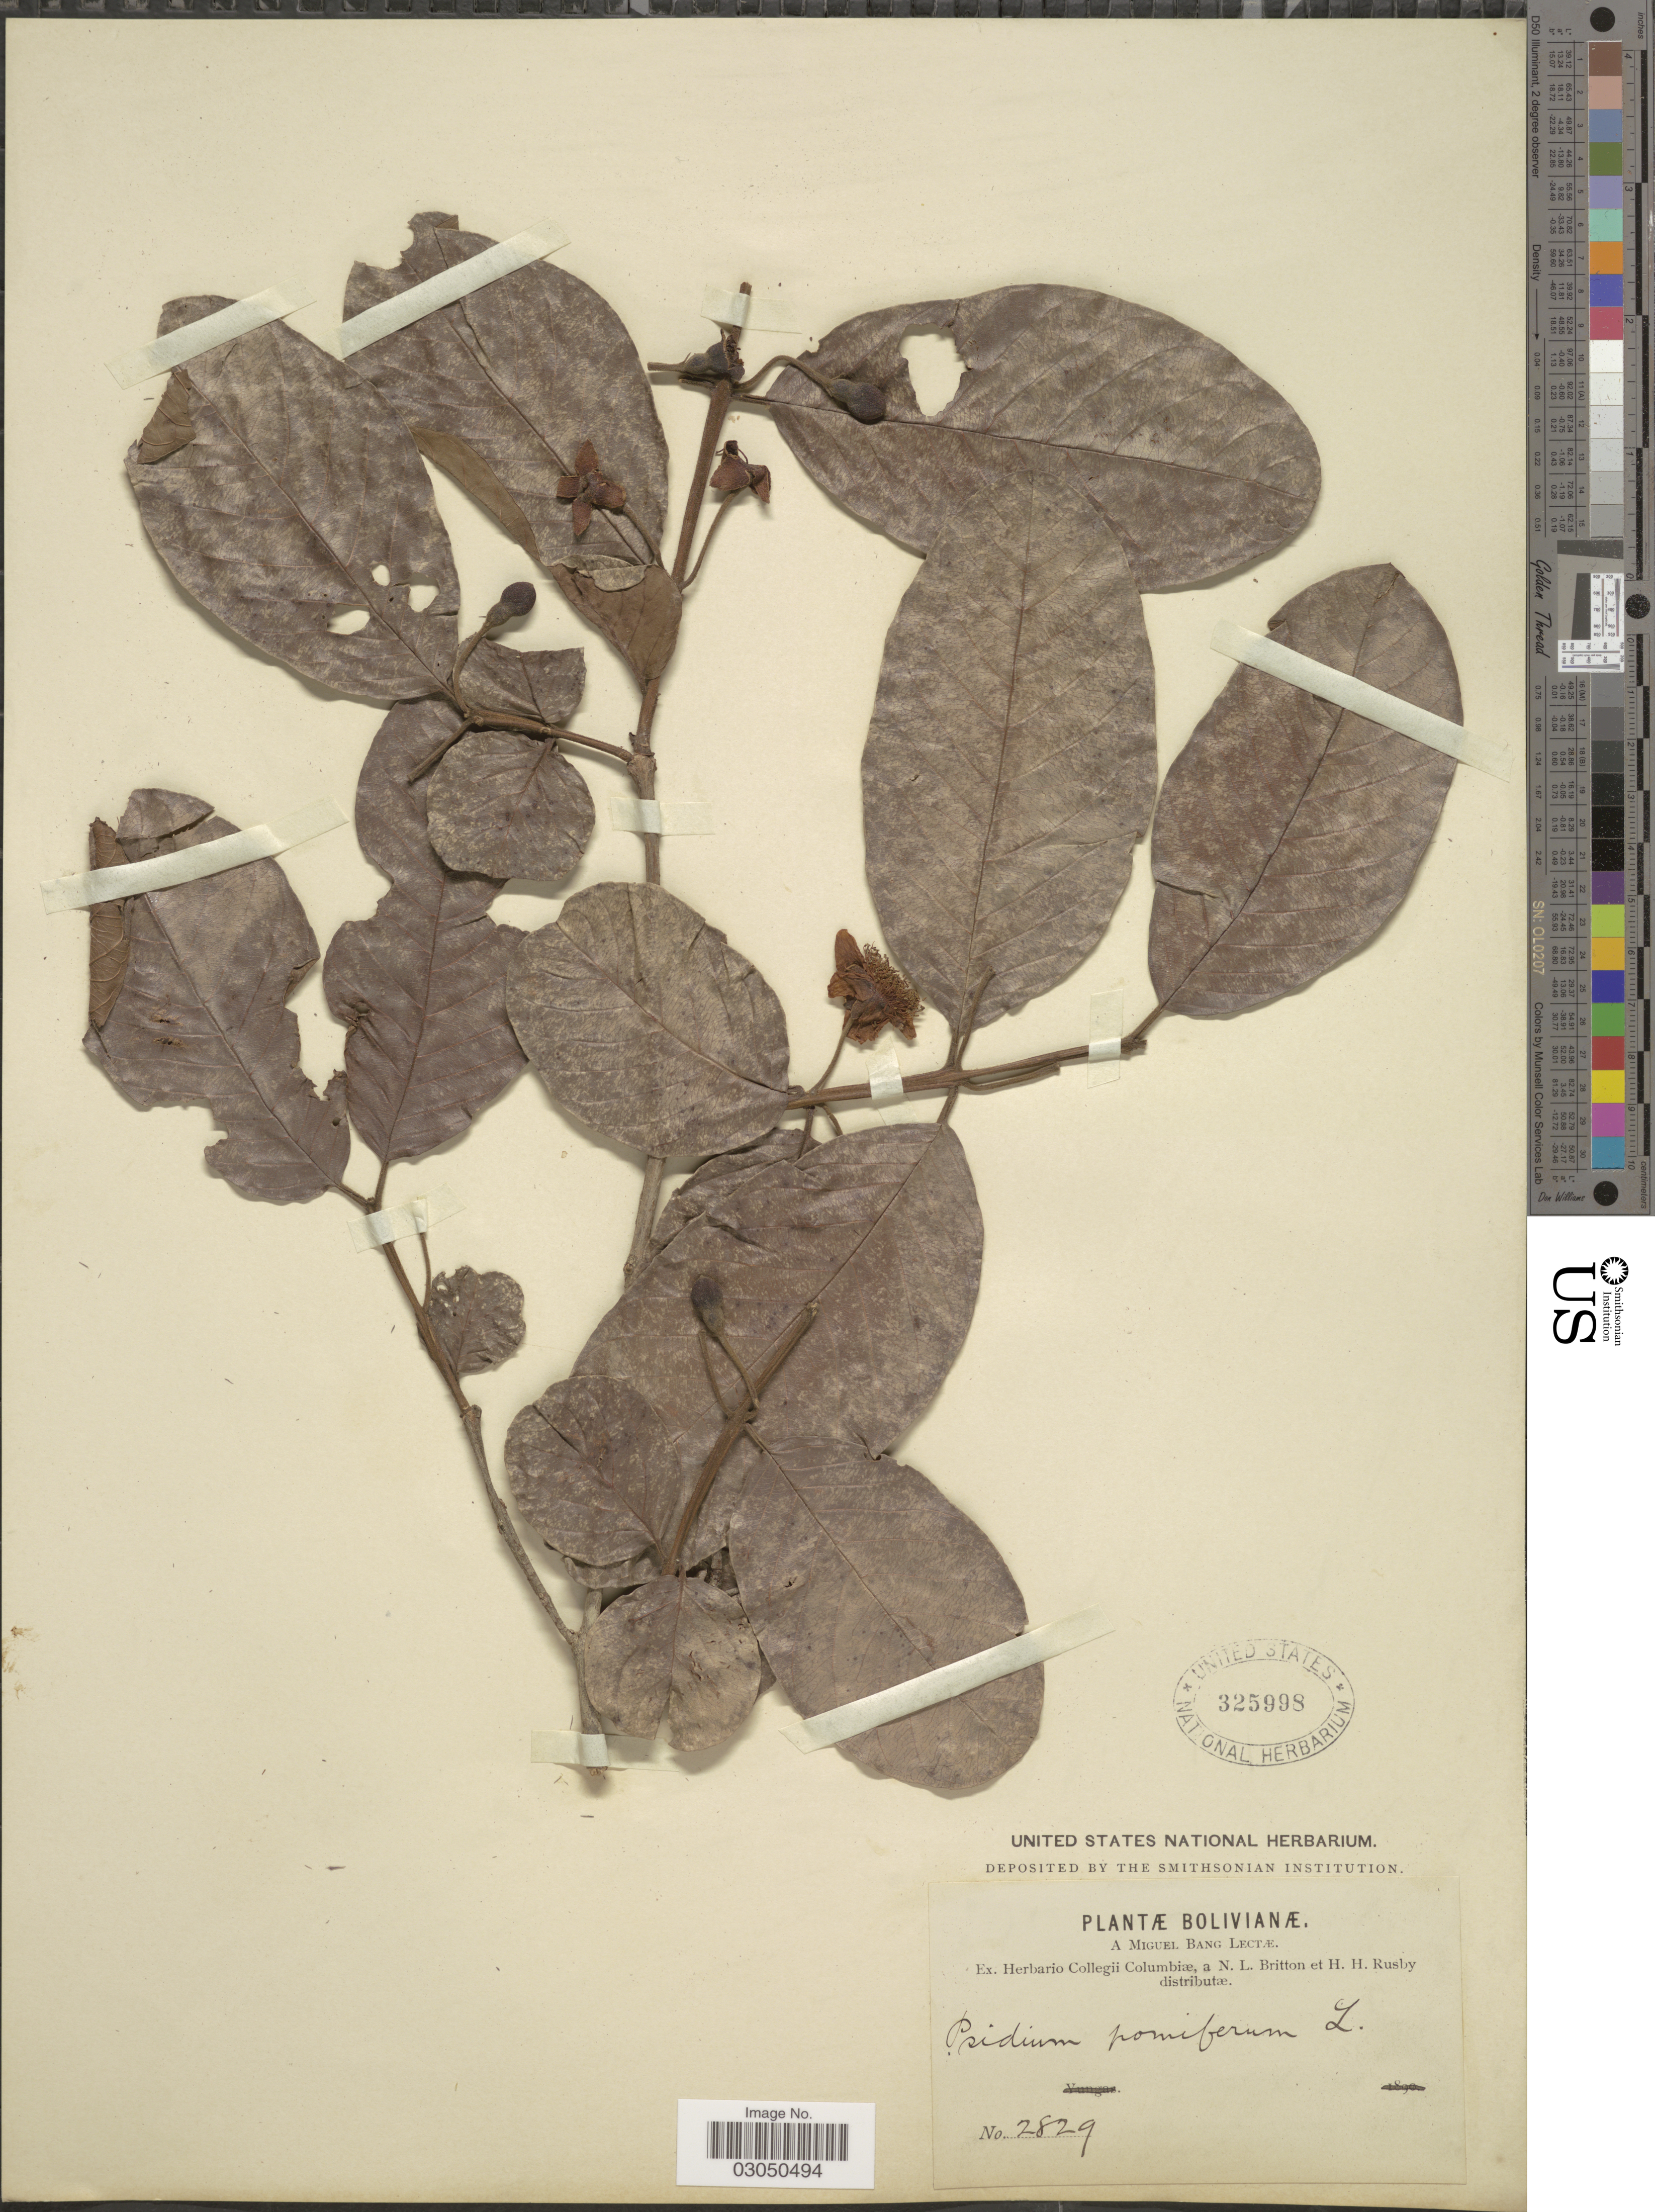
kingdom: Plantae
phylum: Tracheophyta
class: Magnoliopsida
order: Myrtales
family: Myrtaceae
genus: Psidium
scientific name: Psidium guajava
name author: L.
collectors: M. Bang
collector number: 2829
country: Bolivia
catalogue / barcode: US 325998